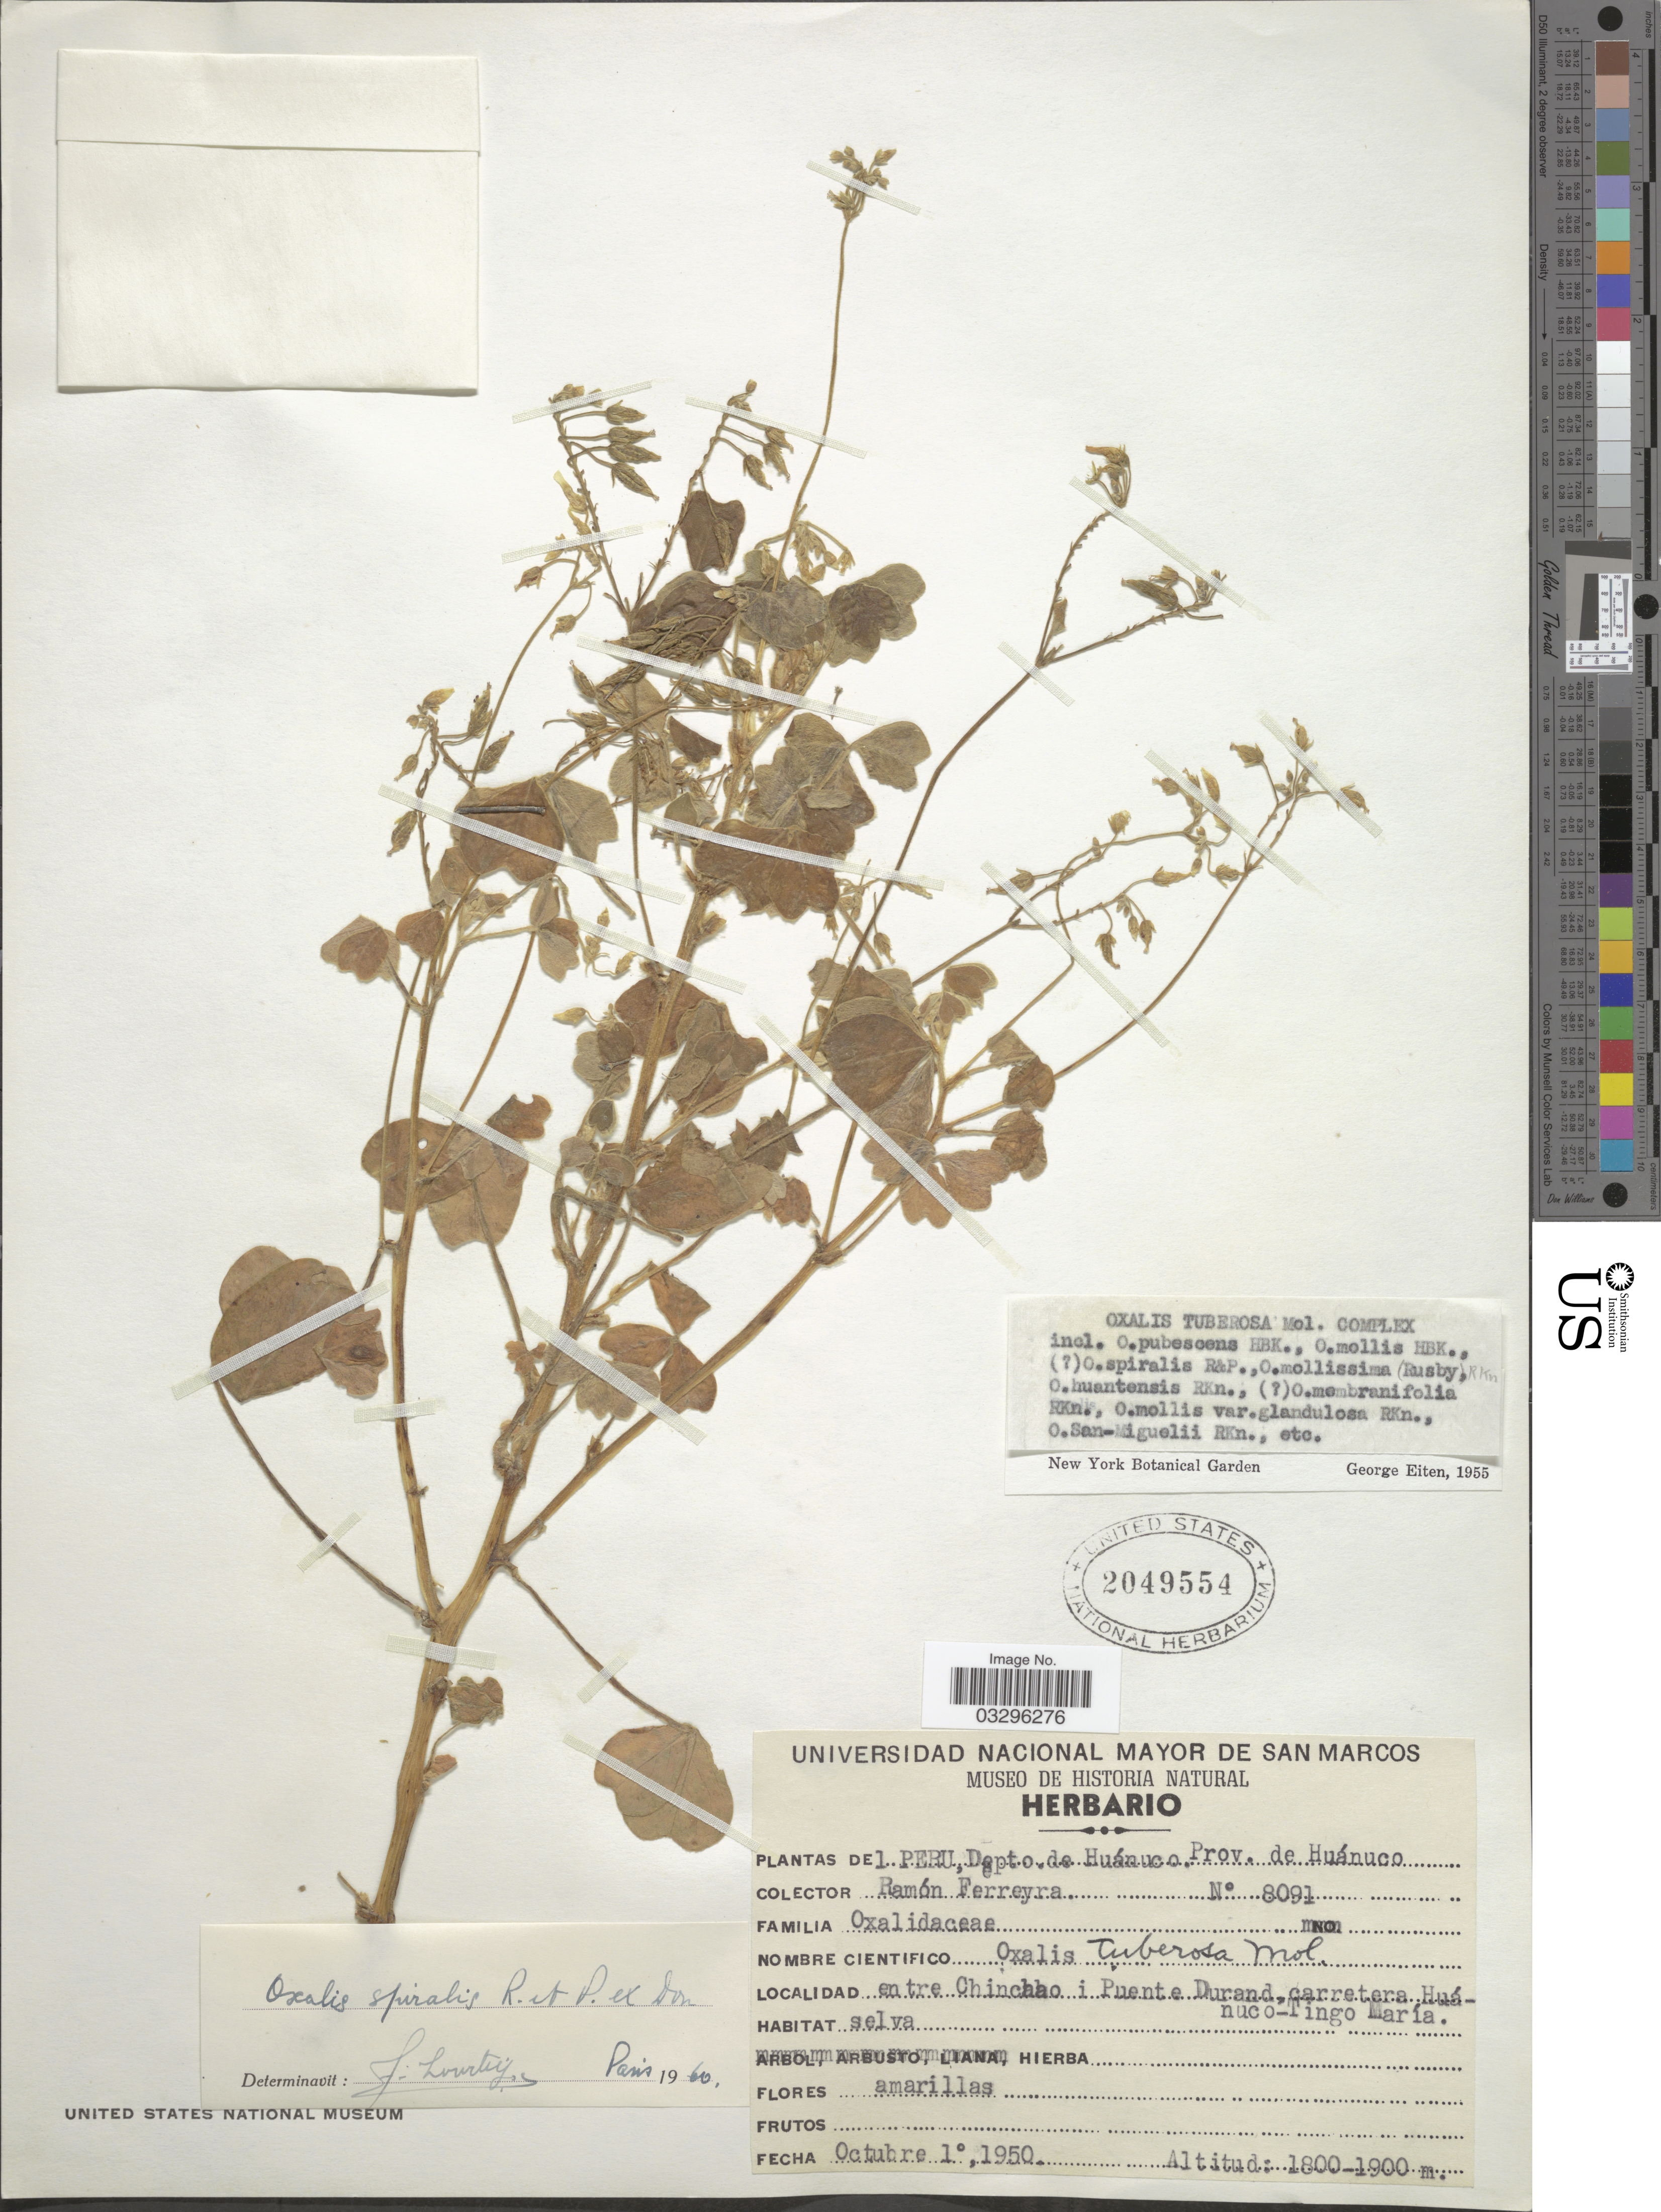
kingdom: Plantae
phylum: Tracheophyta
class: Magnoliopsida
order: Oxalidales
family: Oxalidaceae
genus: Oxalis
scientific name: Oxalis spiralis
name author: Ruiz & Pav. ex G. Don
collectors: R. A. Ferreyra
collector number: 8091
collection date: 1950-10-01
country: Peru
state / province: Huánuco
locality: Depto. de Huánuco. Entre Chinchao i Puente Durand, carretera Huánuco-Tingo María.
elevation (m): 1800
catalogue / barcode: US 2049554